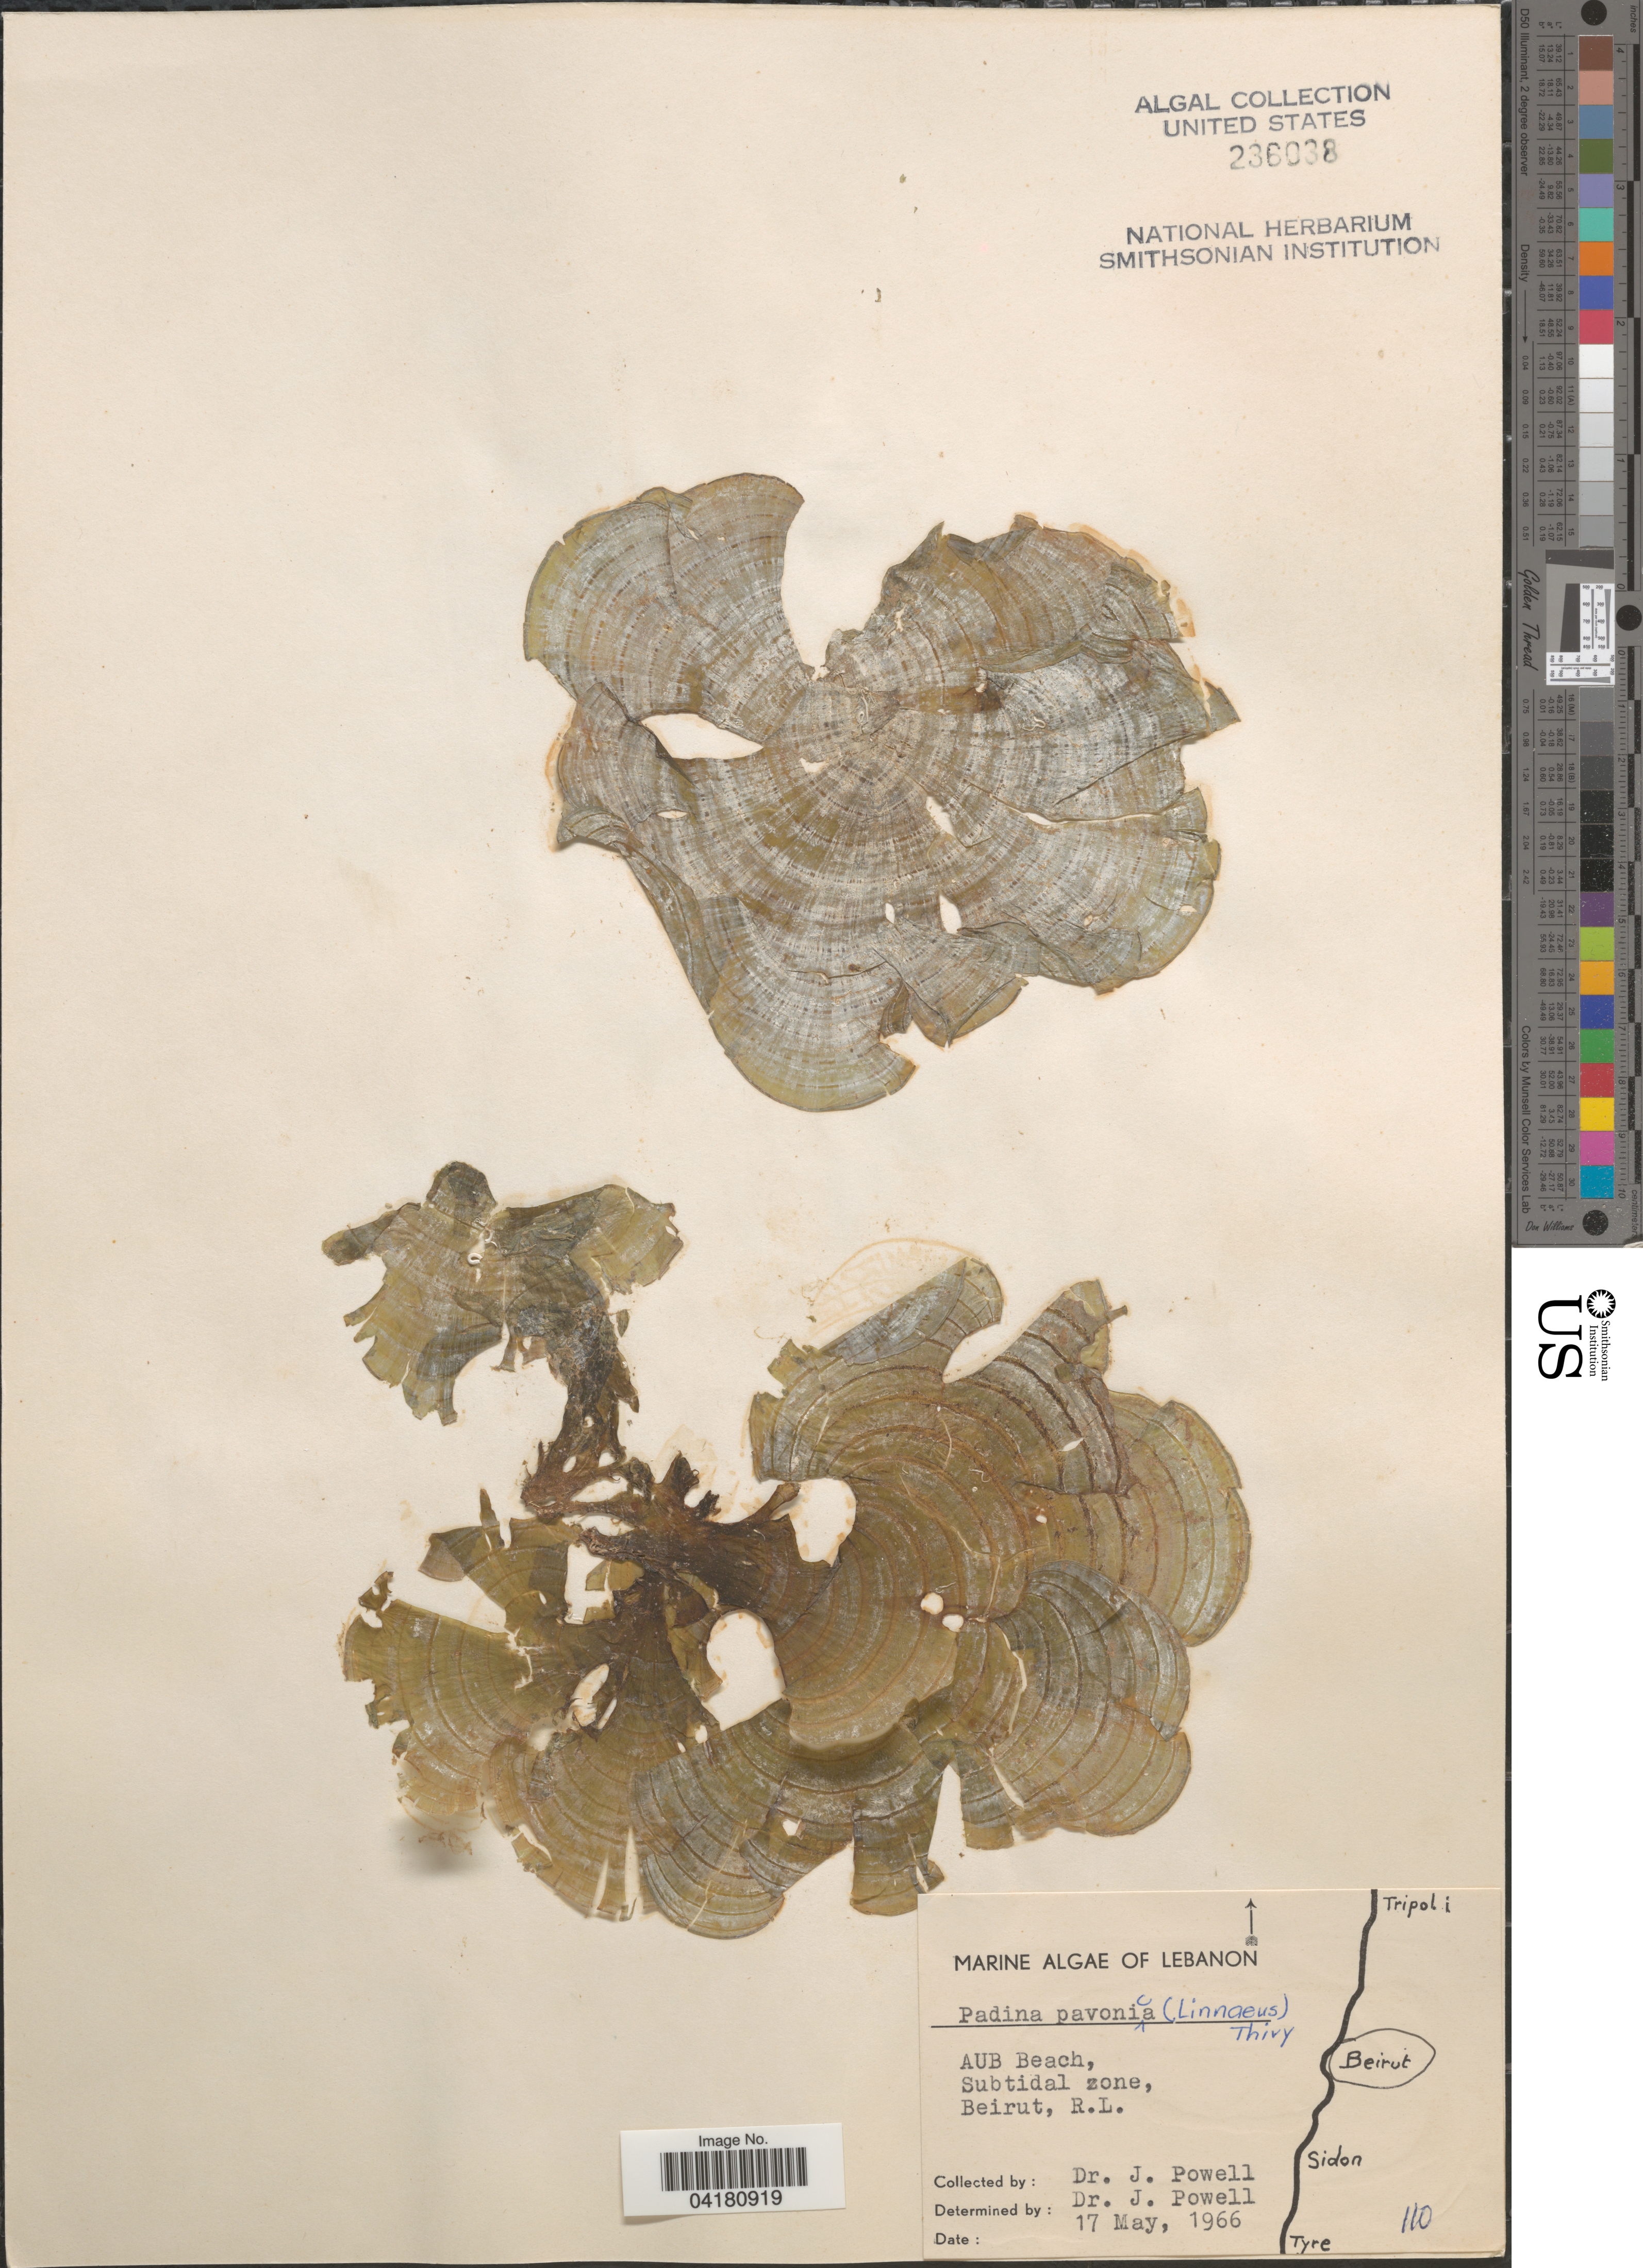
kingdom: Chromista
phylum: Ochrophyta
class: Phaeophyceae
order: Dictyotales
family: Dictyotaceae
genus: Padina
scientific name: Padina pavonica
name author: (L.) Thivy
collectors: J. Powell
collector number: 110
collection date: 1966-05-17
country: Lebanon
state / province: Beyrouth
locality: AUB Beach, Subtidal zone, Beirut, R.L.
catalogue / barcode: US 236038